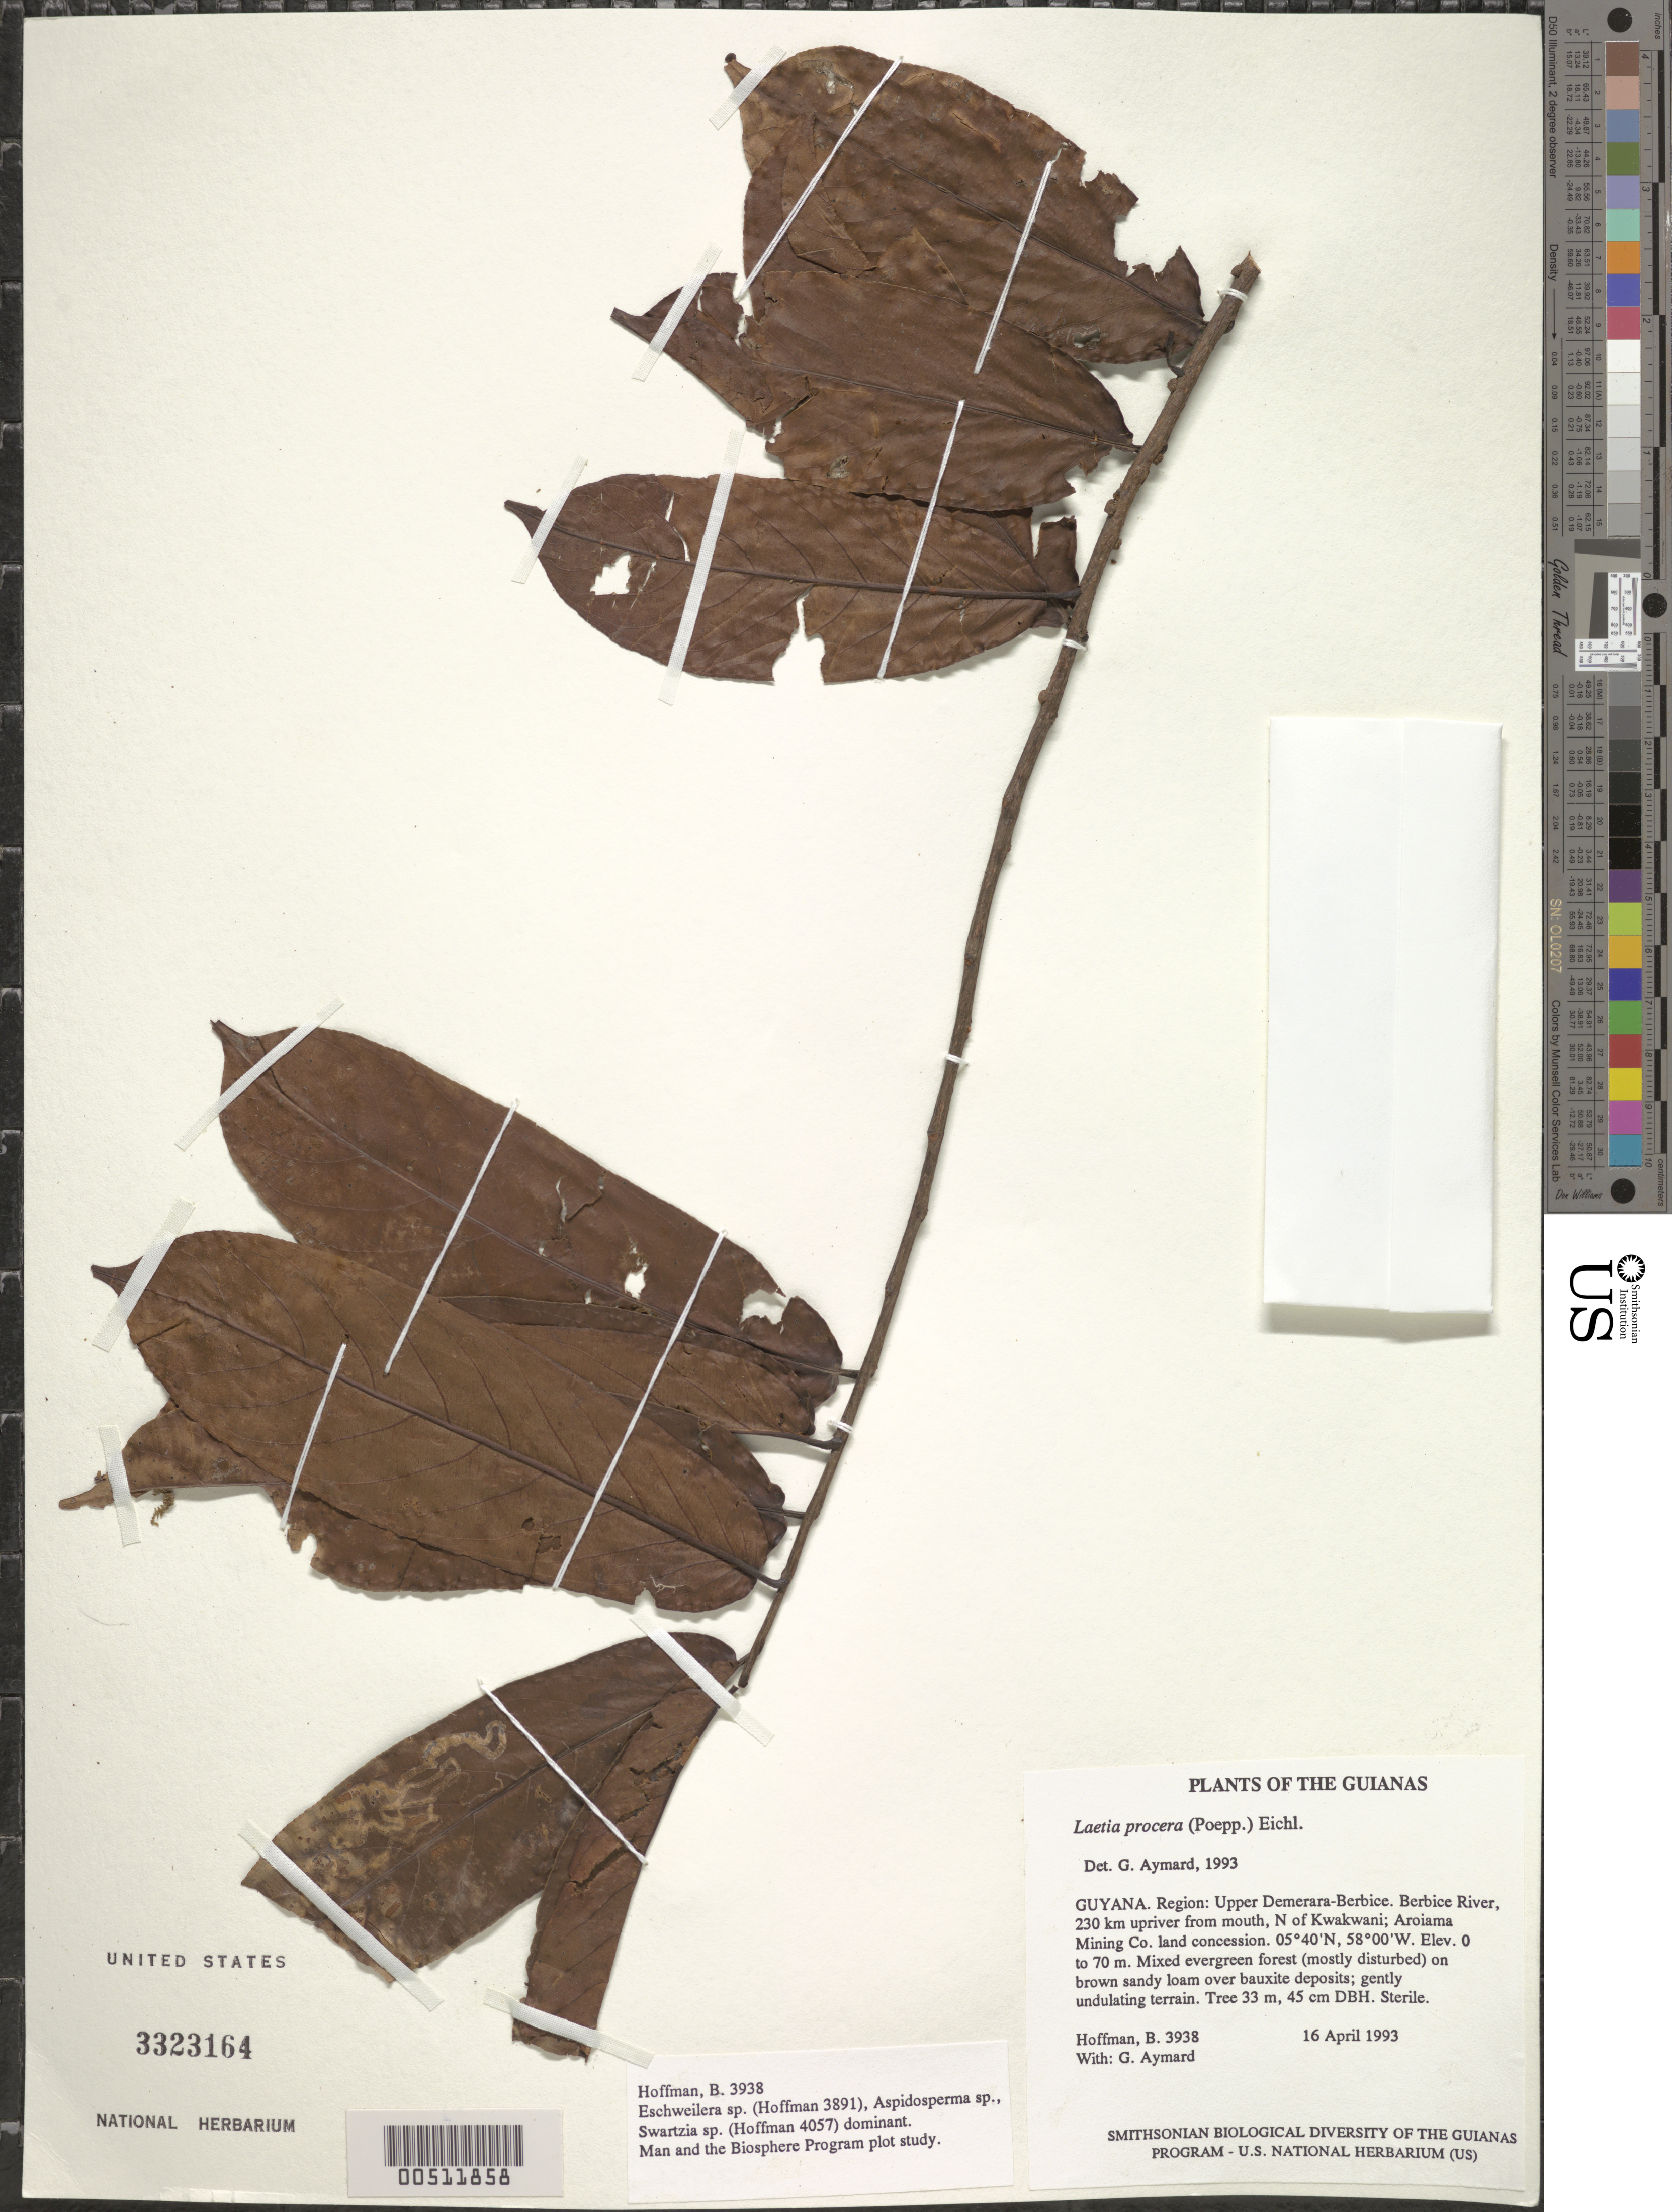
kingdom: Plantae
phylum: Tracheophyta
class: Magnoliopsida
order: Malpighiales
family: Salicaceae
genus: Laetia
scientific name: Laetia procera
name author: (Poepp.) Eichler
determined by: Maas, Paul J. M.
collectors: B. Hoffman & G. A. Aymard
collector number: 3938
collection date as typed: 16 April 1993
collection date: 1993-04-16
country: Guyana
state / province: U. Demerara-Berbice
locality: Berbice River, 230 km upriver from mouth, N of Kwakwani; Aroiama Mining Co. land concession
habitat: Mixed evergreen forest (mostly disturbed) on brown sandy loam over bauxite deposits; gently undulating terrain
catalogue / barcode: US 3323164